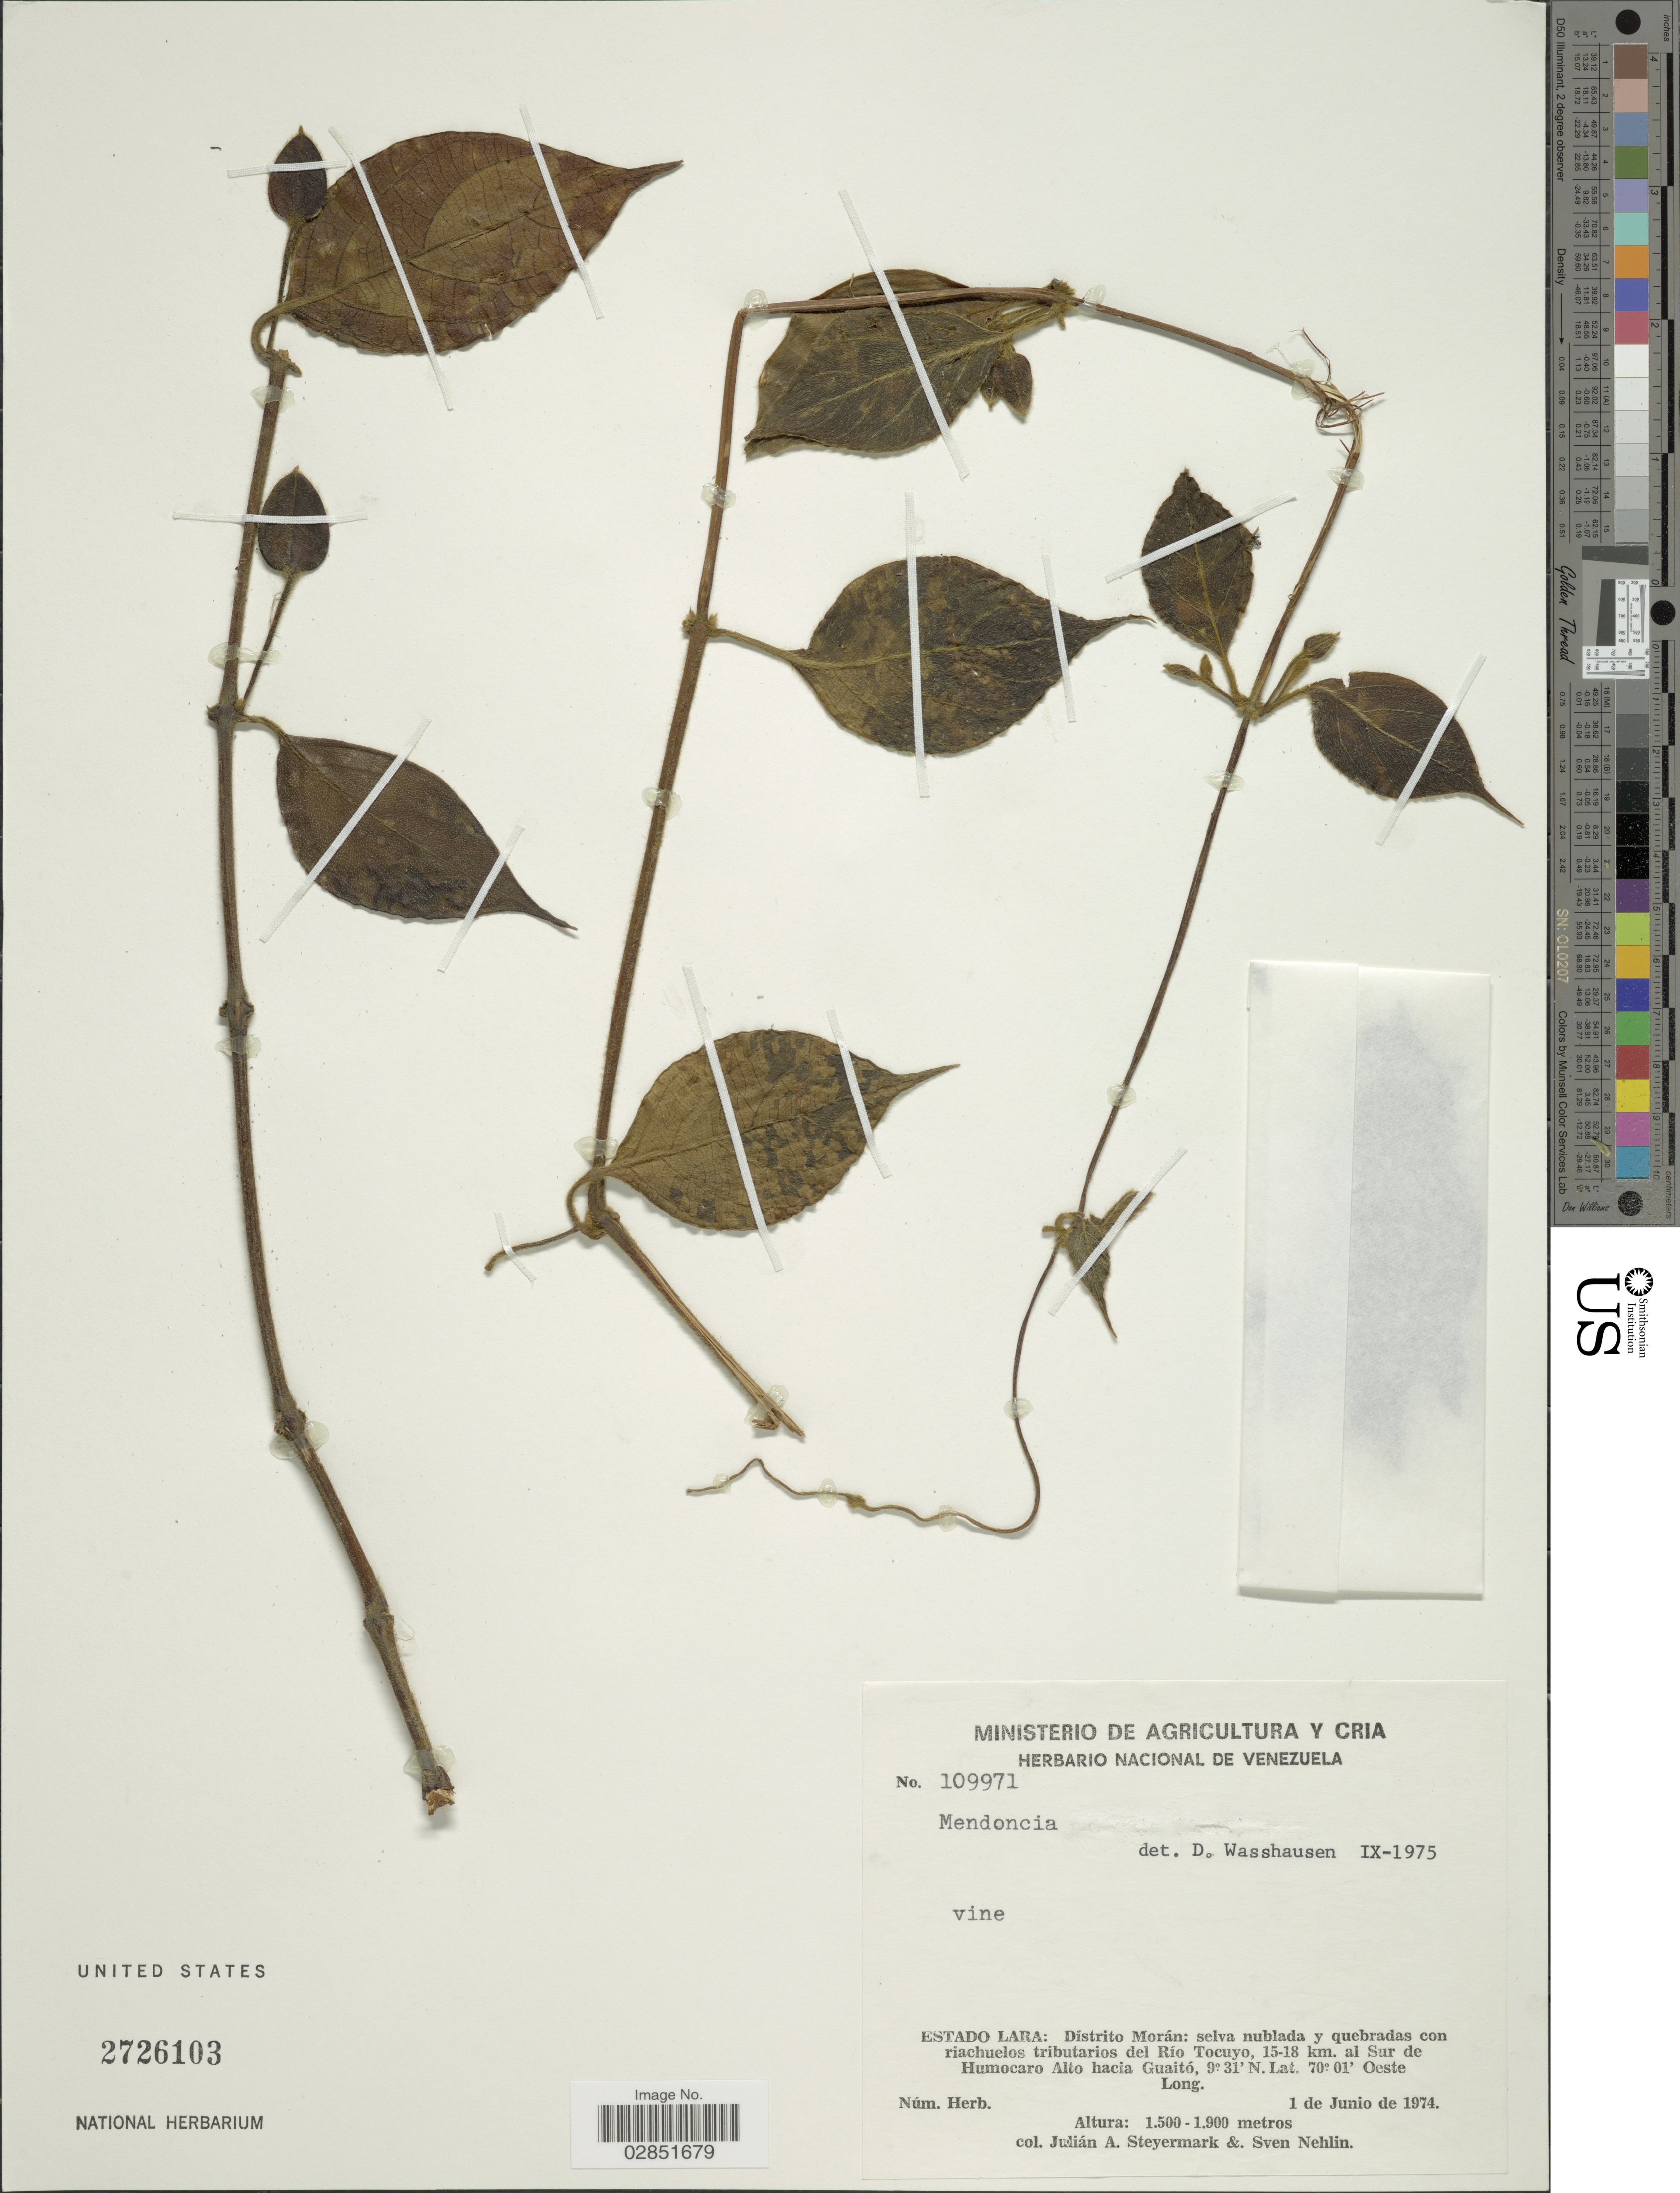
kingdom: Plantae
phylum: Tracheophyta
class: Magnoliopsida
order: Lamiales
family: Acanthaceae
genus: Mendoncia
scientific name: Mendoncia sp.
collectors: J. Steyermark & S. Nehlin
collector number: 109971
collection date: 1974-06-01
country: Venezuela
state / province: Lara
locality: Distrito Morán: selva nublada y quebradas con riachuelos tributarios del Río Tocuyo, 15-18 km. al Sur de Humocaro Alto hacia Guaitó.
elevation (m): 1500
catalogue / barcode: US 2726103